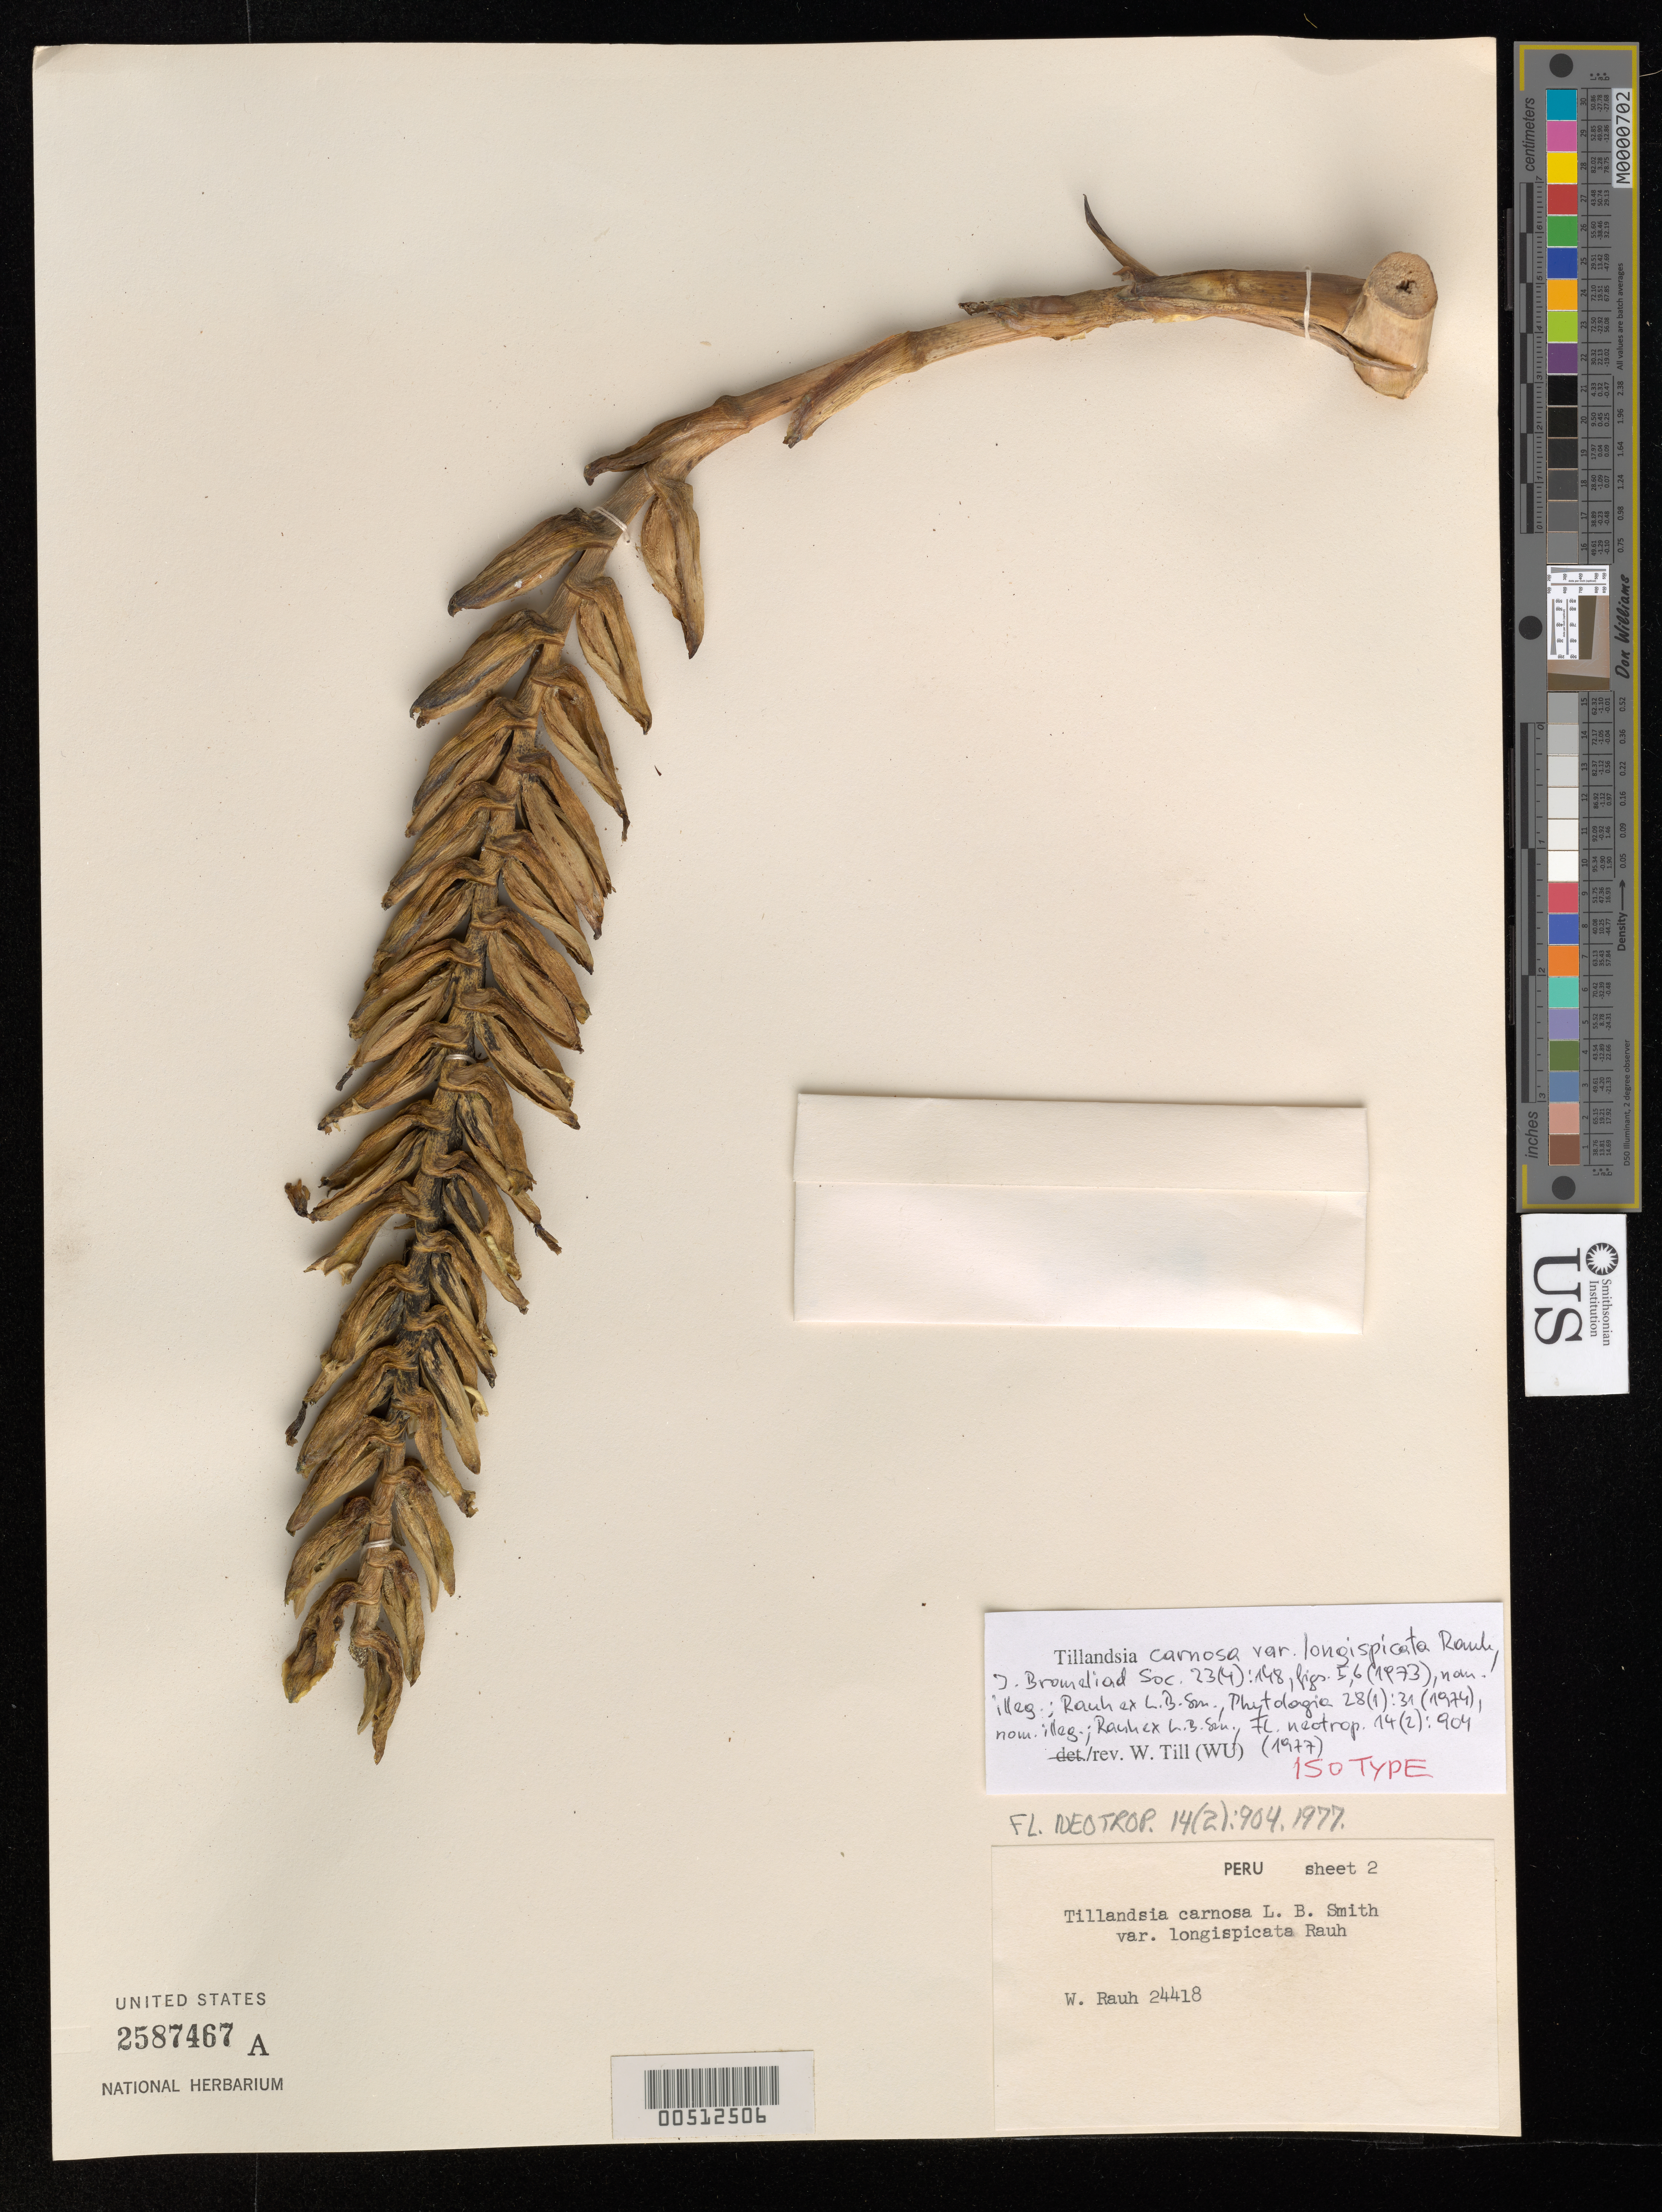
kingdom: Plantae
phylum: Tracheophyta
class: Liliopsida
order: Poales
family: Bromeliaceae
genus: Tillandsia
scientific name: Tillandsia carnosa var. longispicata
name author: Rauh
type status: Isotype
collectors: W. Rauh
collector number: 24418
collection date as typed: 29 Aug 1970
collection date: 1970-08-29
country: Peru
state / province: Cajamarca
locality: cliffs of Pucará, Río Chamaya valley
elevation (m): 500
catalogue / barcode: US 2587467A